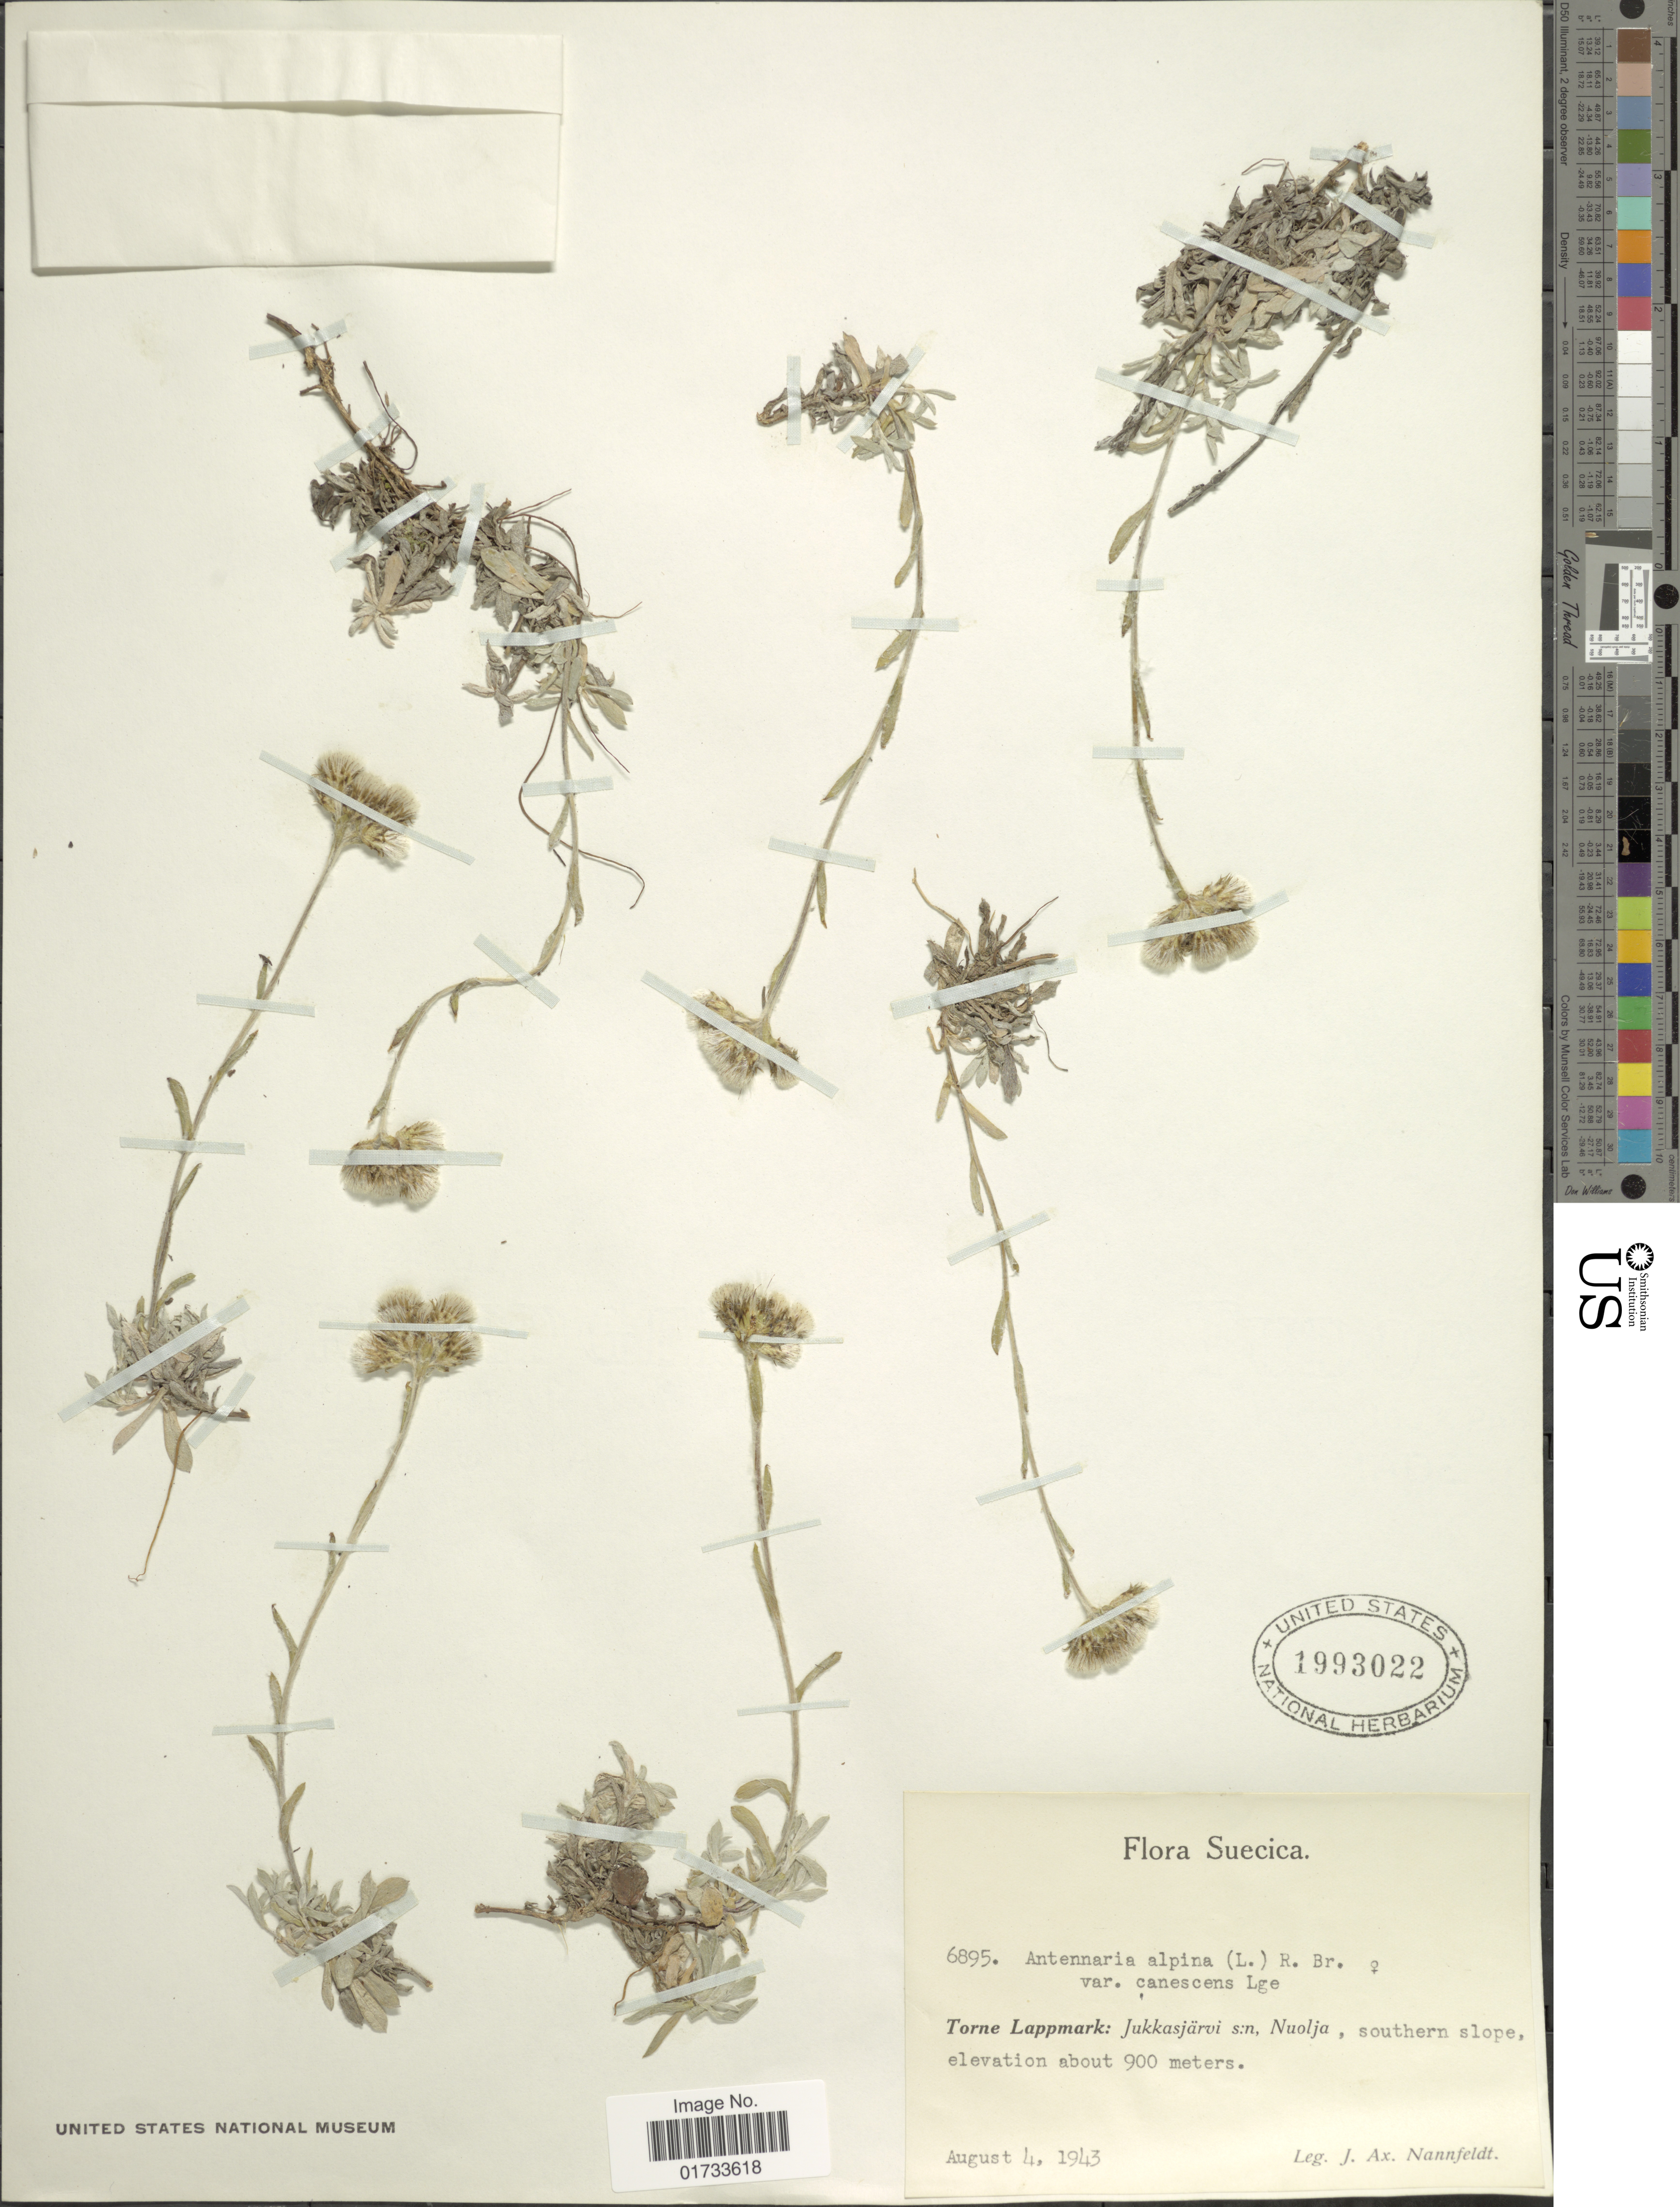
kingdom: Plantae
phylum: Tracheophyta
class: Magnoliopsida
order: Asterales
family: Asteraceae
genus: Antennaria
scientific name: Antennaria alpina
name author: (L.) Gaertn.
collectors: J. Nannfeldt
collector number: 6895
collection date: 1943-08-04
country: Sweden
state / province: Norrbotten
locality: Torne Lappmark: Jukkasjärvi s n, Nuolja, southern slope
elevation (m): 900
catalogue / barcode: US 1993022